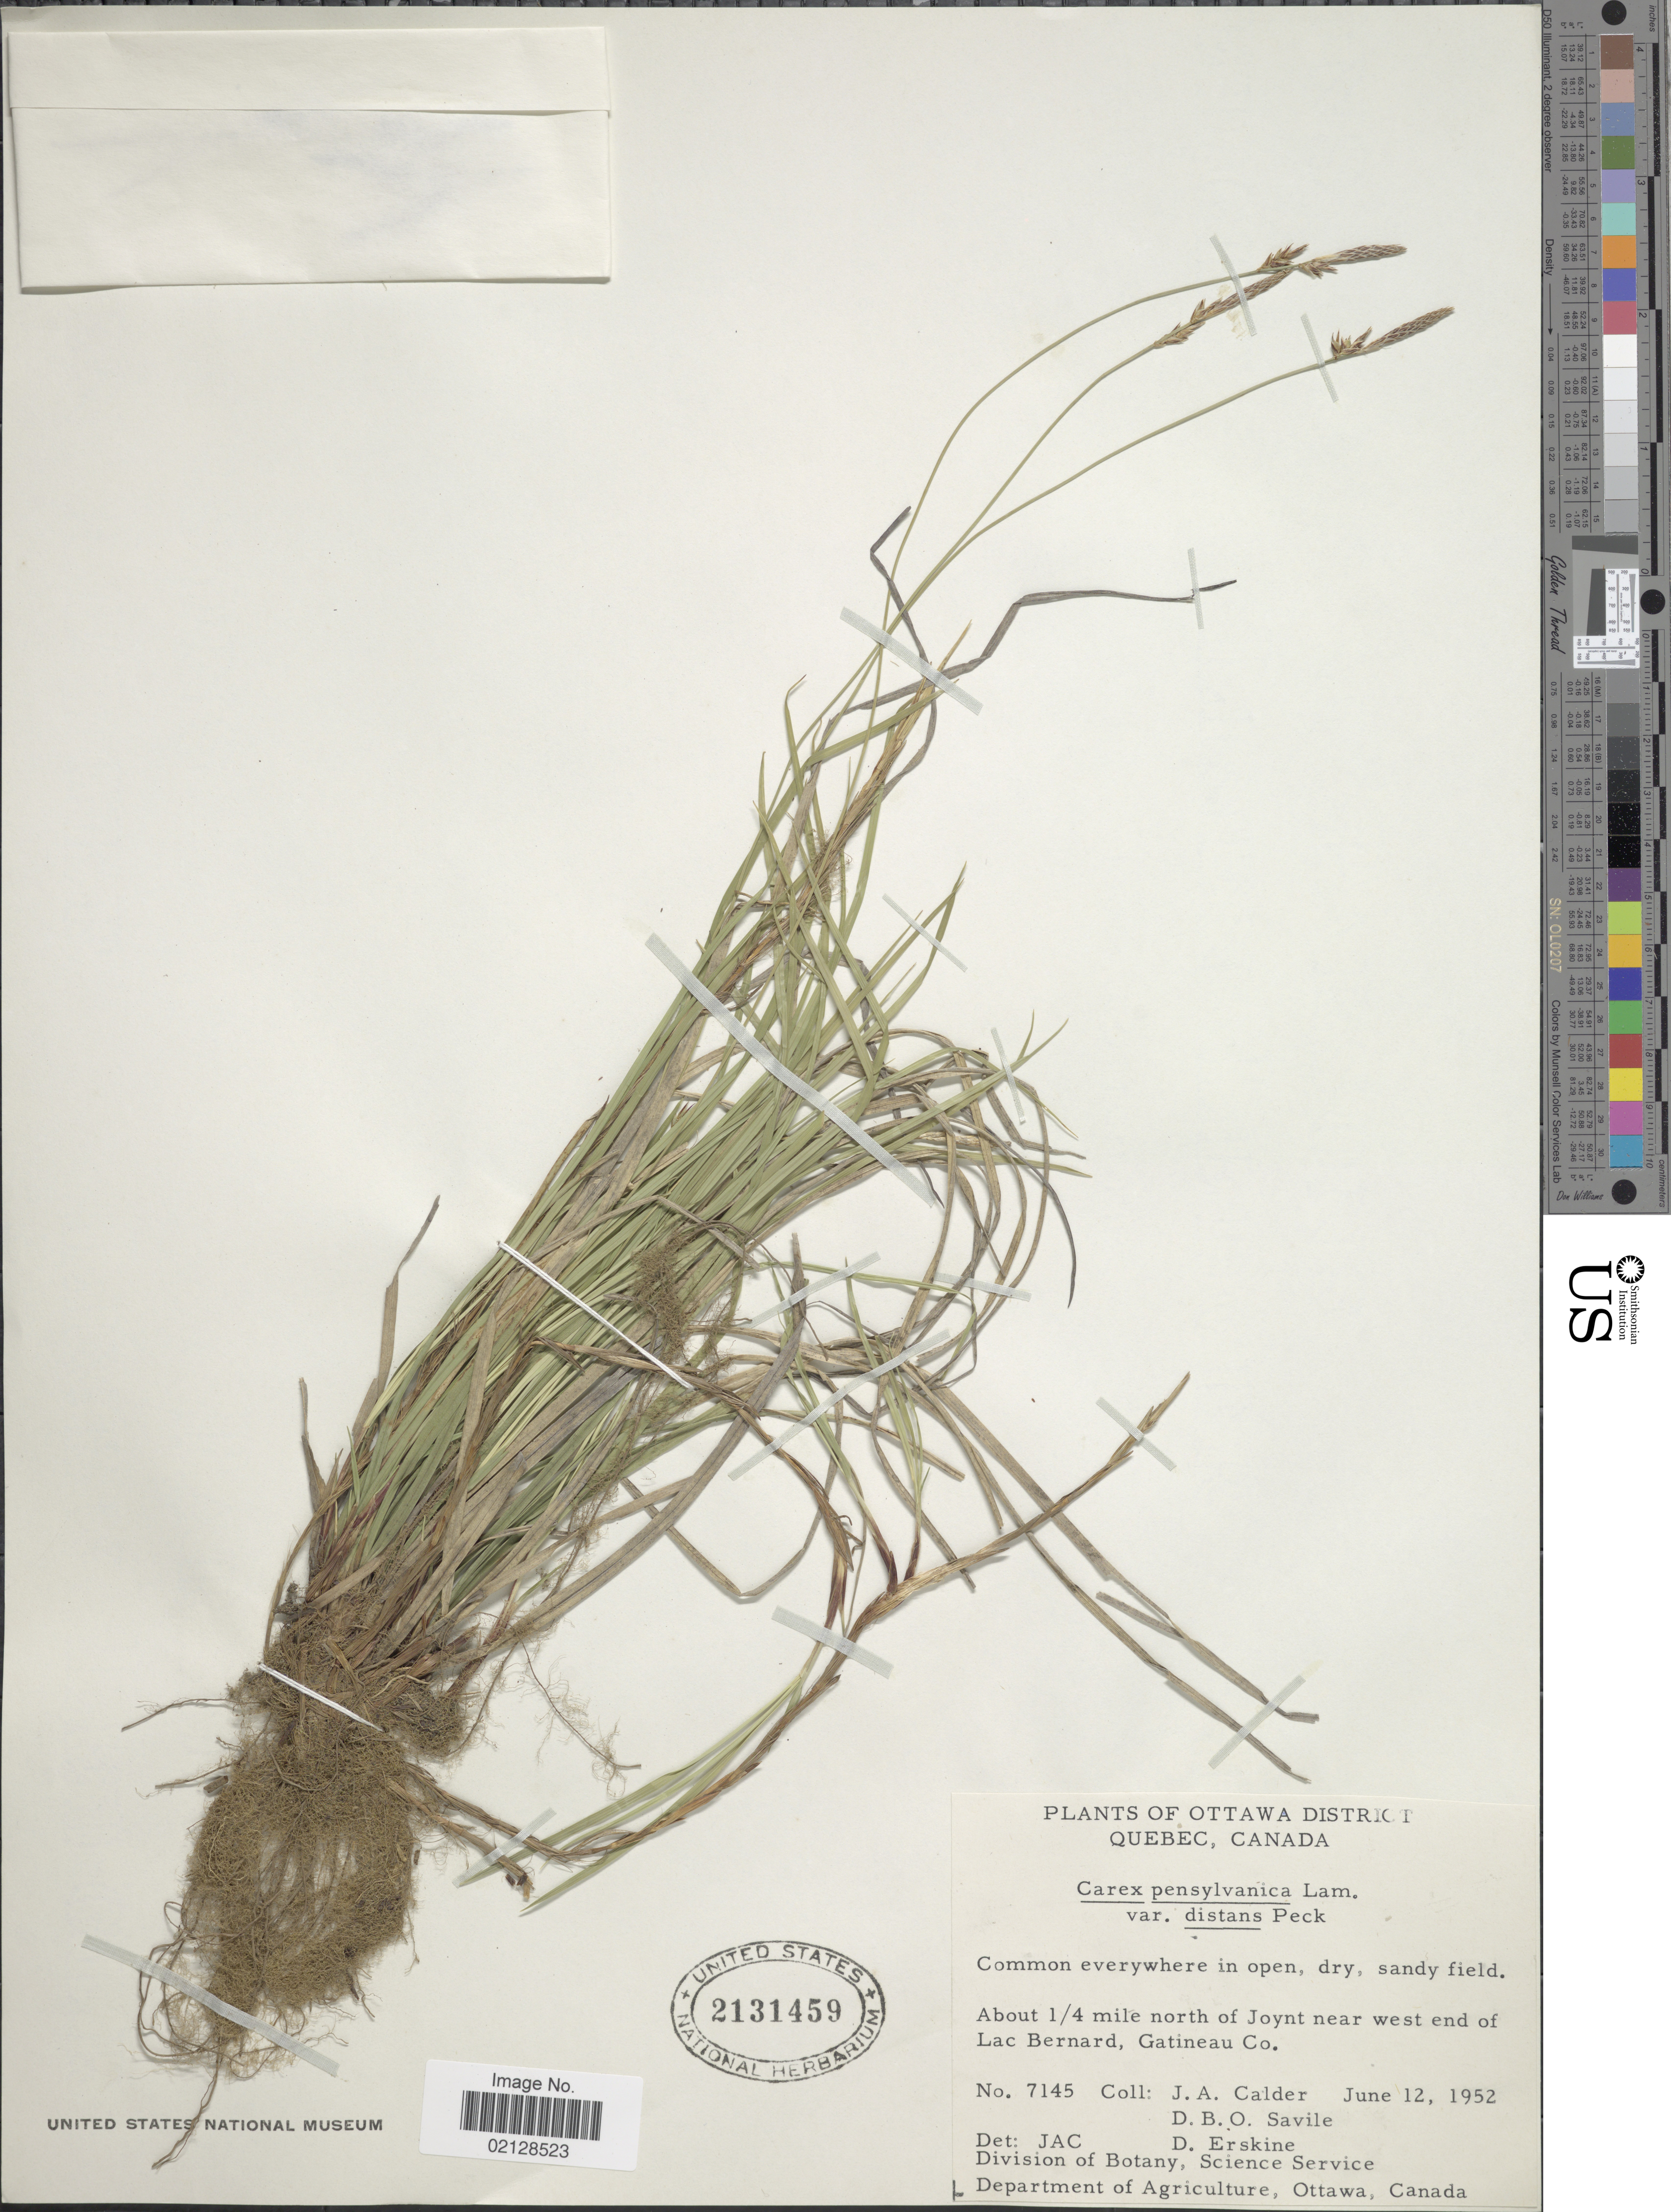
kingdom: Plantae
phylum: Tracheophyta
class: Liliopsida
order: Poales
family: Cyperaceae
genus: Carex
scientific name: Carex pensylvanica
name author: Lam.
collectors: J. A. Calder, D. Savile & D. Erskine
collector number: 7145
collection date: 1952-06-12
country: Canada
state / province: Quebec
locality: Ottawa District, Quebec, Canada, About ¼ mile north of Joynt near west end of Lac Bernard, Gatineau Co.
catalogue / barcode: US 2131459